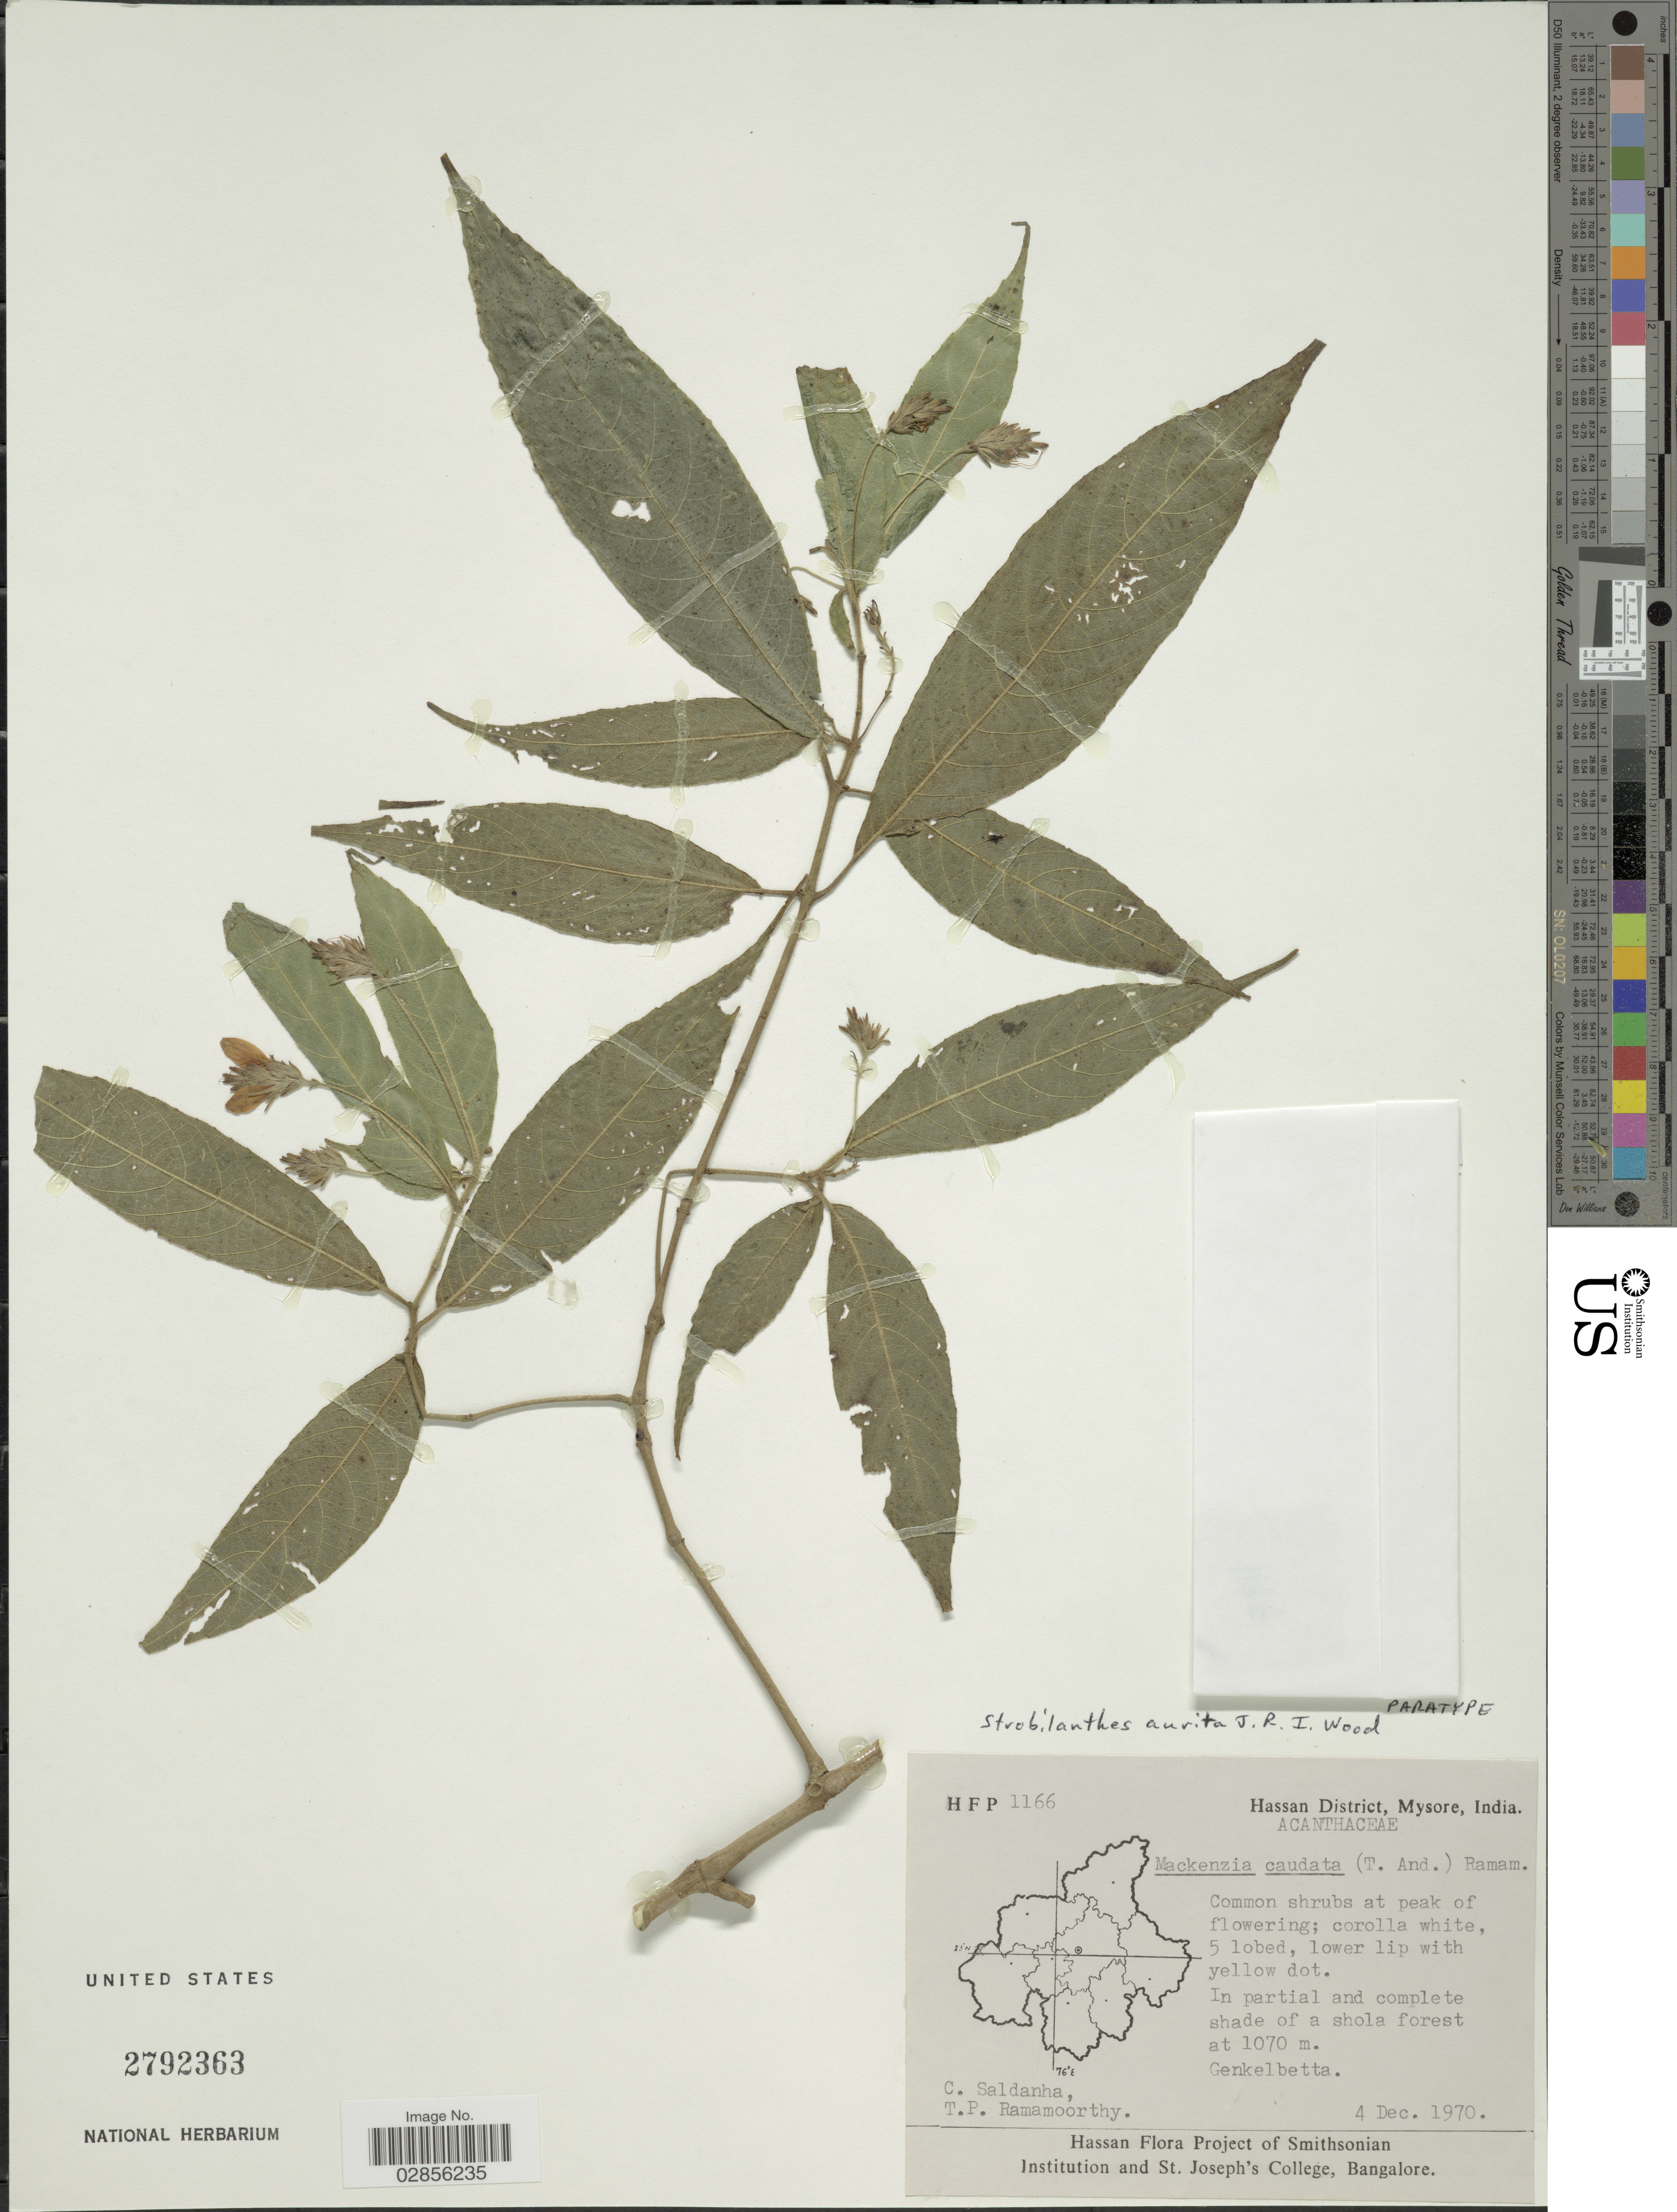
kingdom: Plantae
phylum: Tracheophyta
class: Magnoliopsida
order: Lamiales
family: Acanthaceae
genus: Strobilanthes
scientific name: Strobilanthes aurita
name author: J.R.I. Wood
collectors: C. Saldanha & T. P. Ramamoorthy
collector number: HFP1166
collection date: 1970-12-04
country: India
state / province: Karnataka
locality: Hassan District, Mysore. In partial and complete shade of a shola forest. Genkelbetta.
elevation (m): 1070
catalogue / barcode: US 2792363